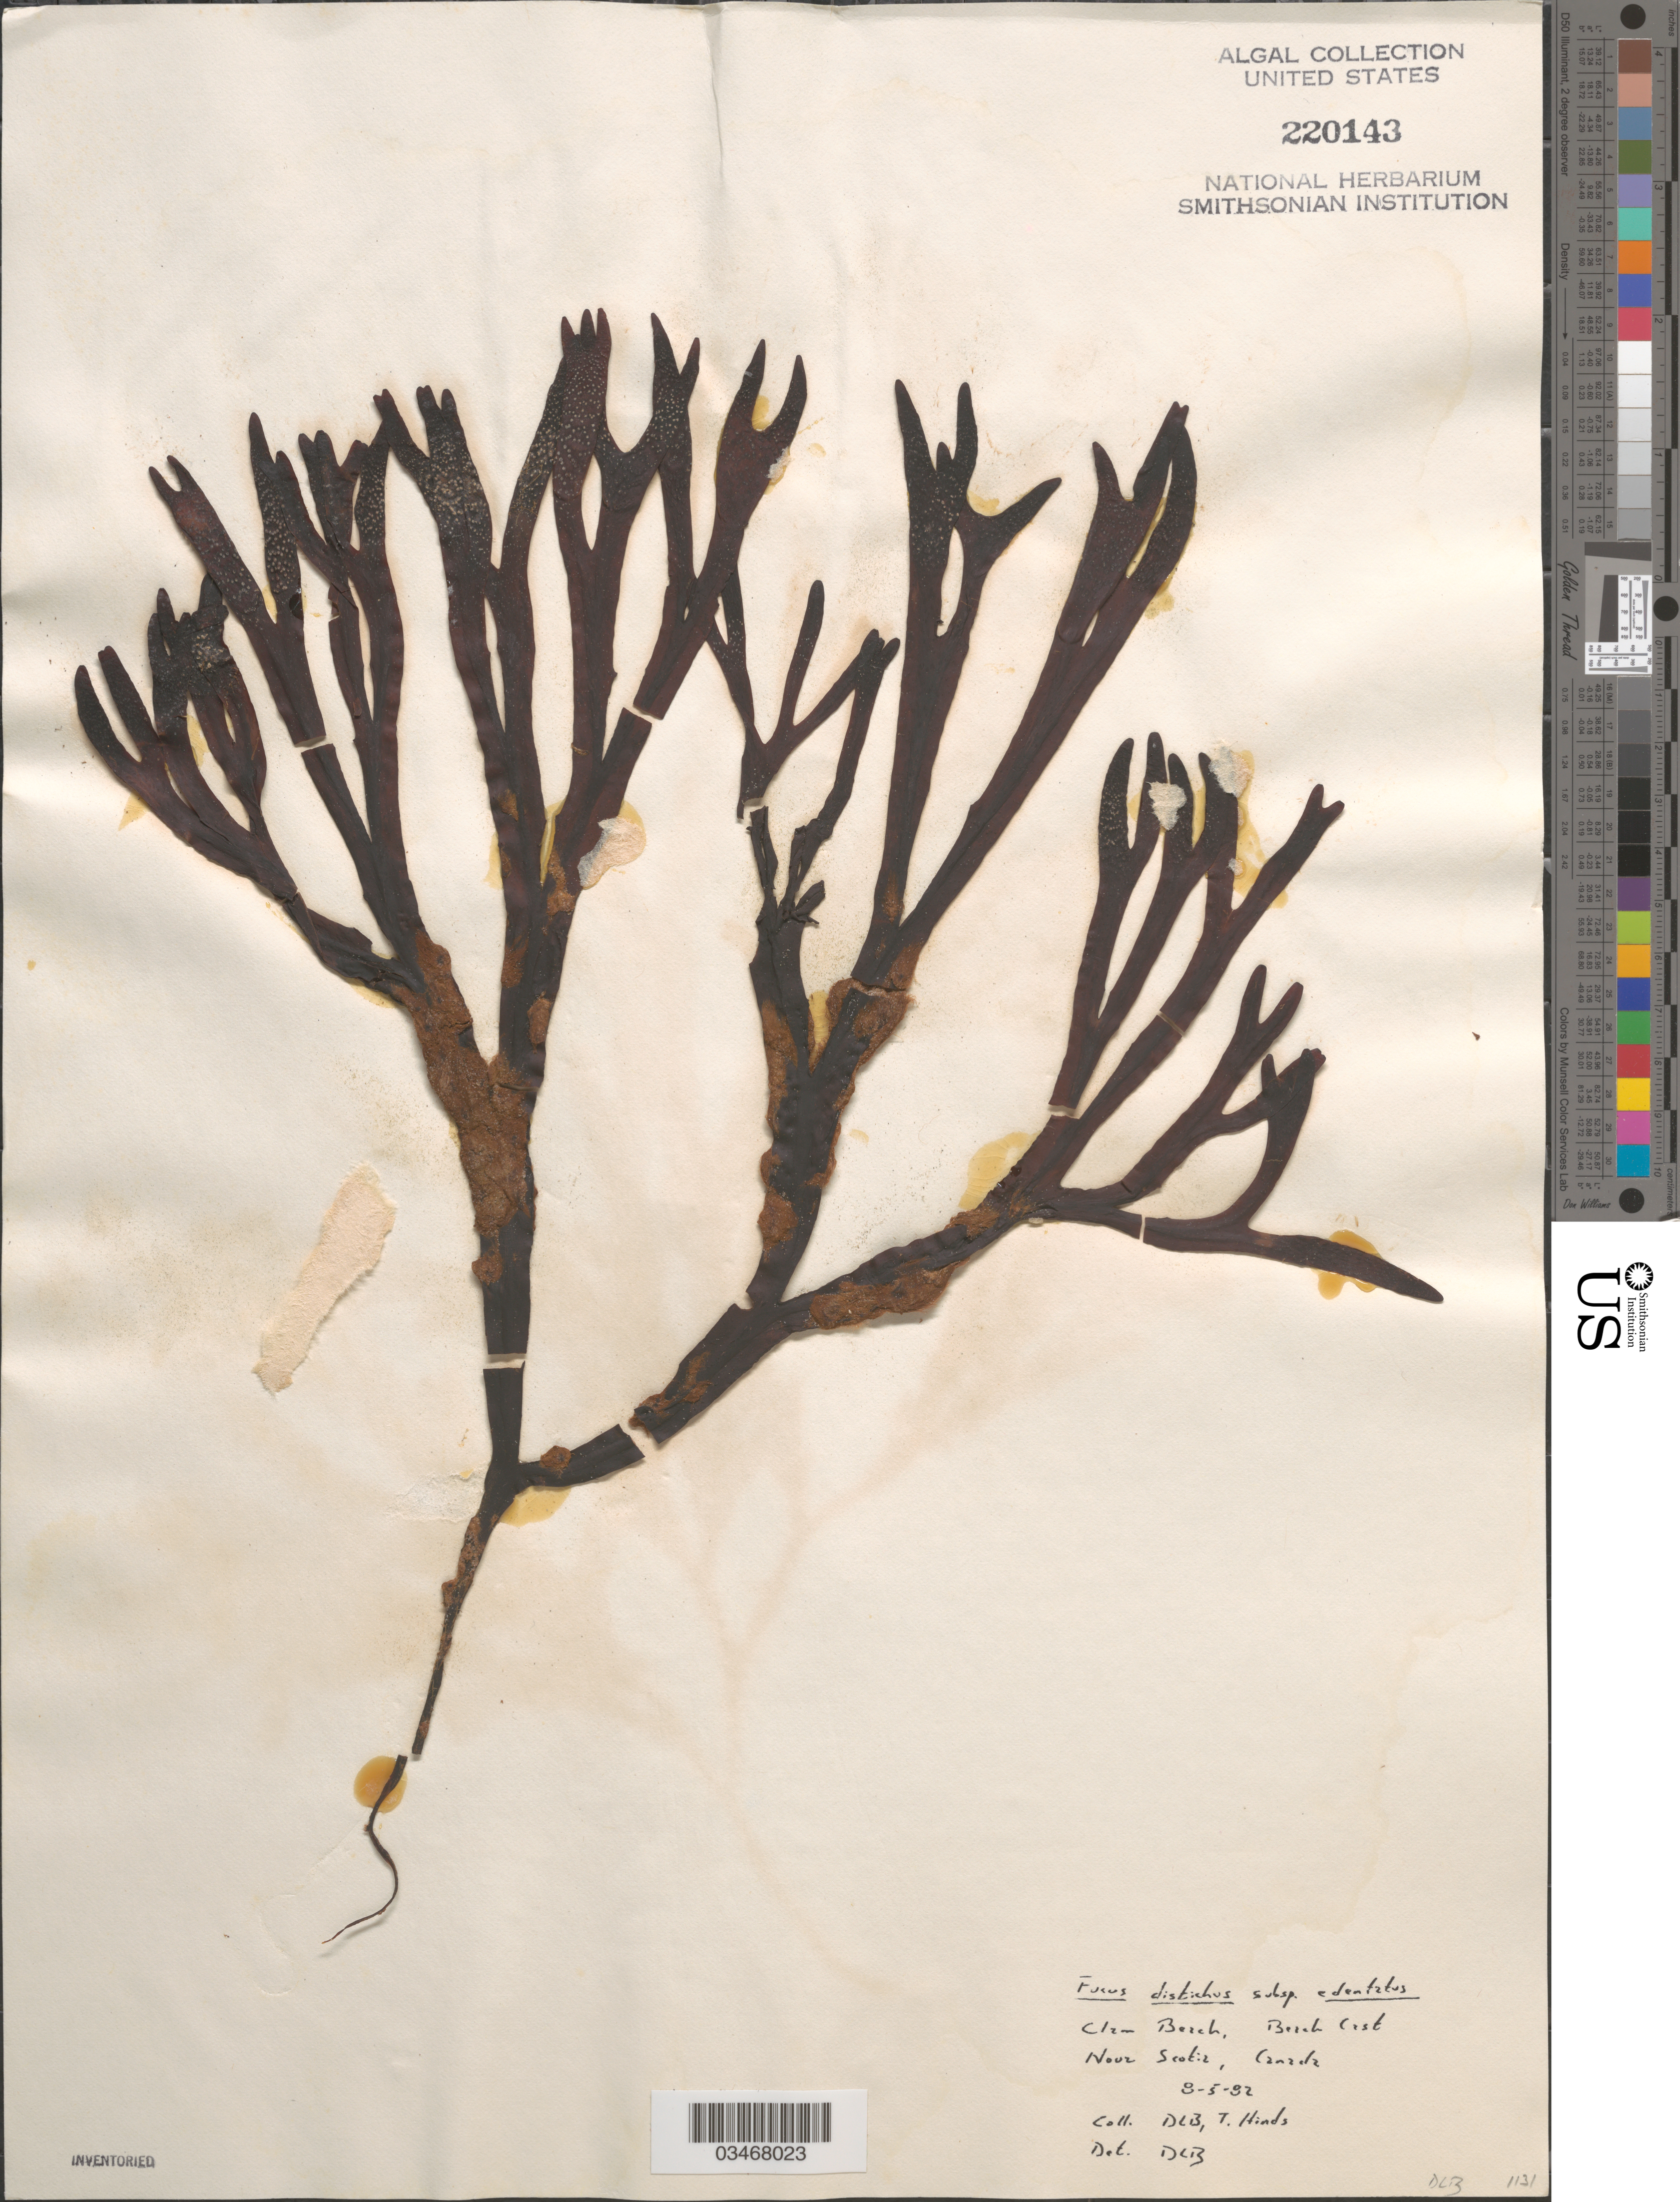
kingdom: Chromista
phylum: Ochrophyta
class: Phaeophyceae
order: Fucales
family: Fucaceae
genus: Fucus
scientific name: Fucus distichus subsp. edentatus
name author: (Bach. Pyl.) H.T. Powell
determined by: Ballantine, D. L.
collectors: D.L. Ballantine & T. Hinds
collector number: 1131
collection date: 1982-08-05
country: Canada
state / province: Nova Scotia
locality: Clam Beach.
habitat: Beach cast.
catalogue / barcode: US 220143